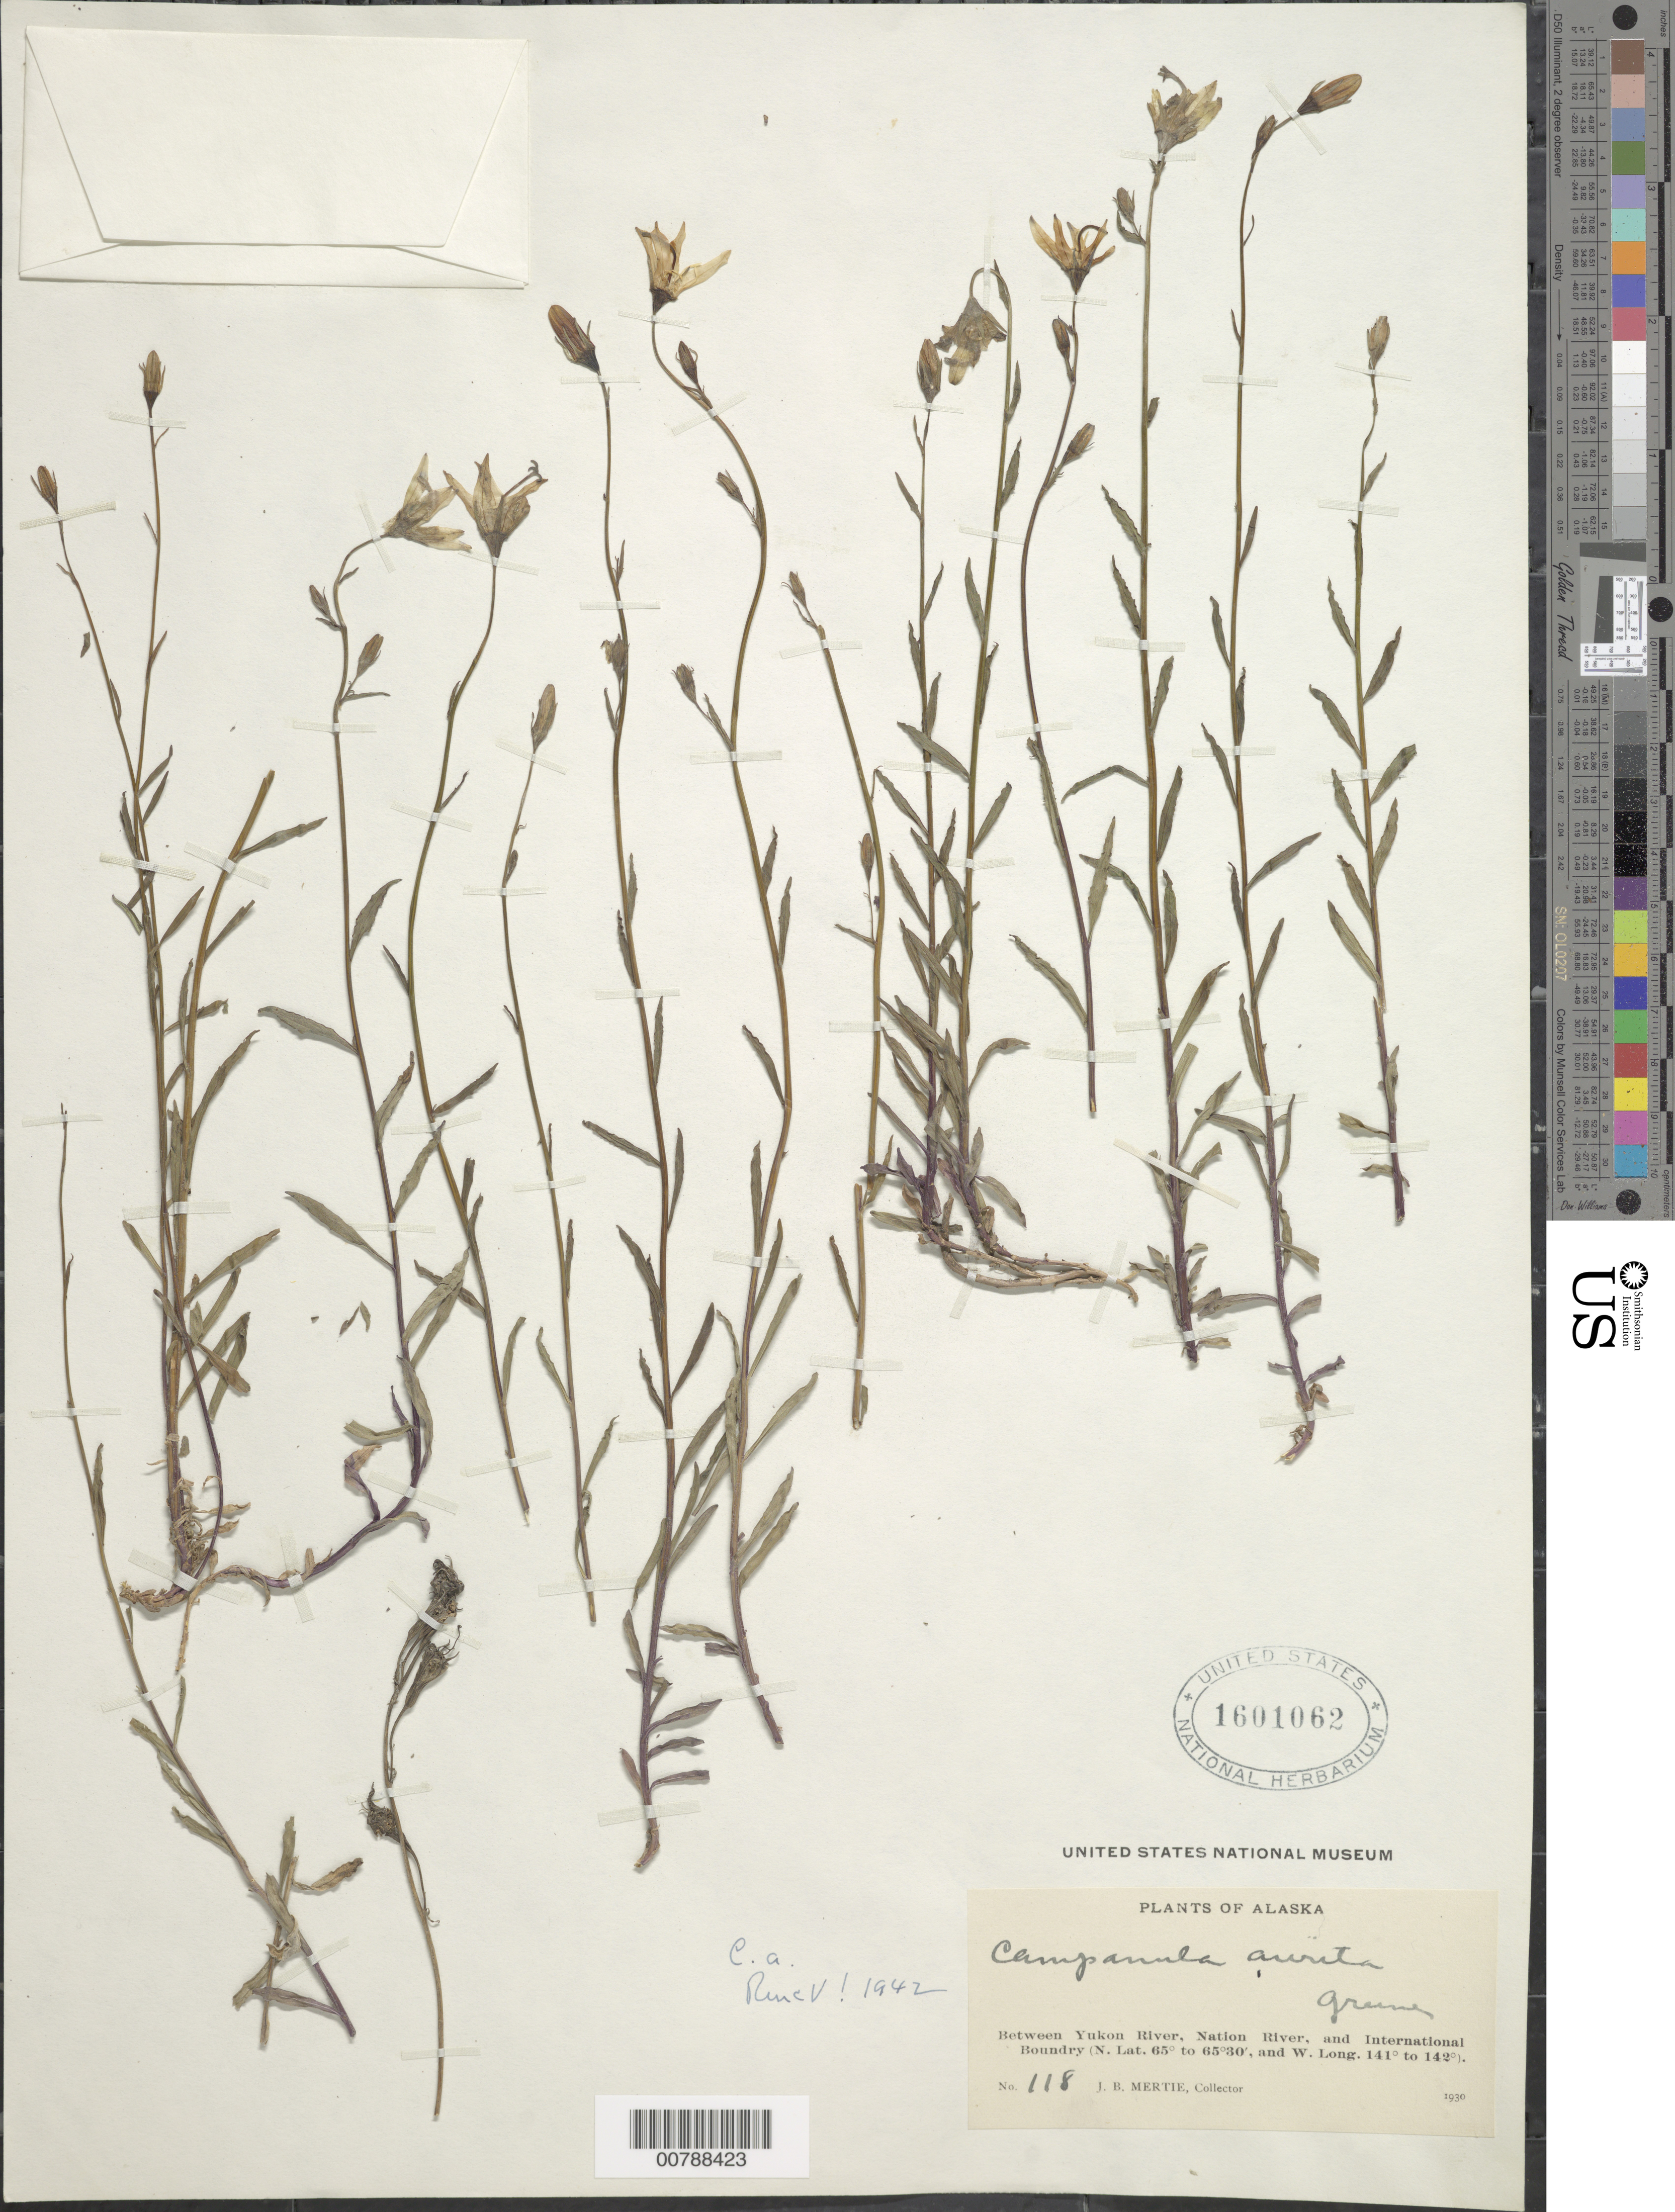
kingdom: Plantae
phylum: Tracheophyta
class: Magnoliopsida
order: Asterales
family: Campanulaceae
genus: Campanula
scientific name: Campanula aurita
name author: Greene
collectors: J. Mertie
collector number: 118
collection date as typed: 1930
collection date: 1930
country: United States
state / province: Alaska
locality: Yukon river/nation river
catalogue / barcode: US 1601062